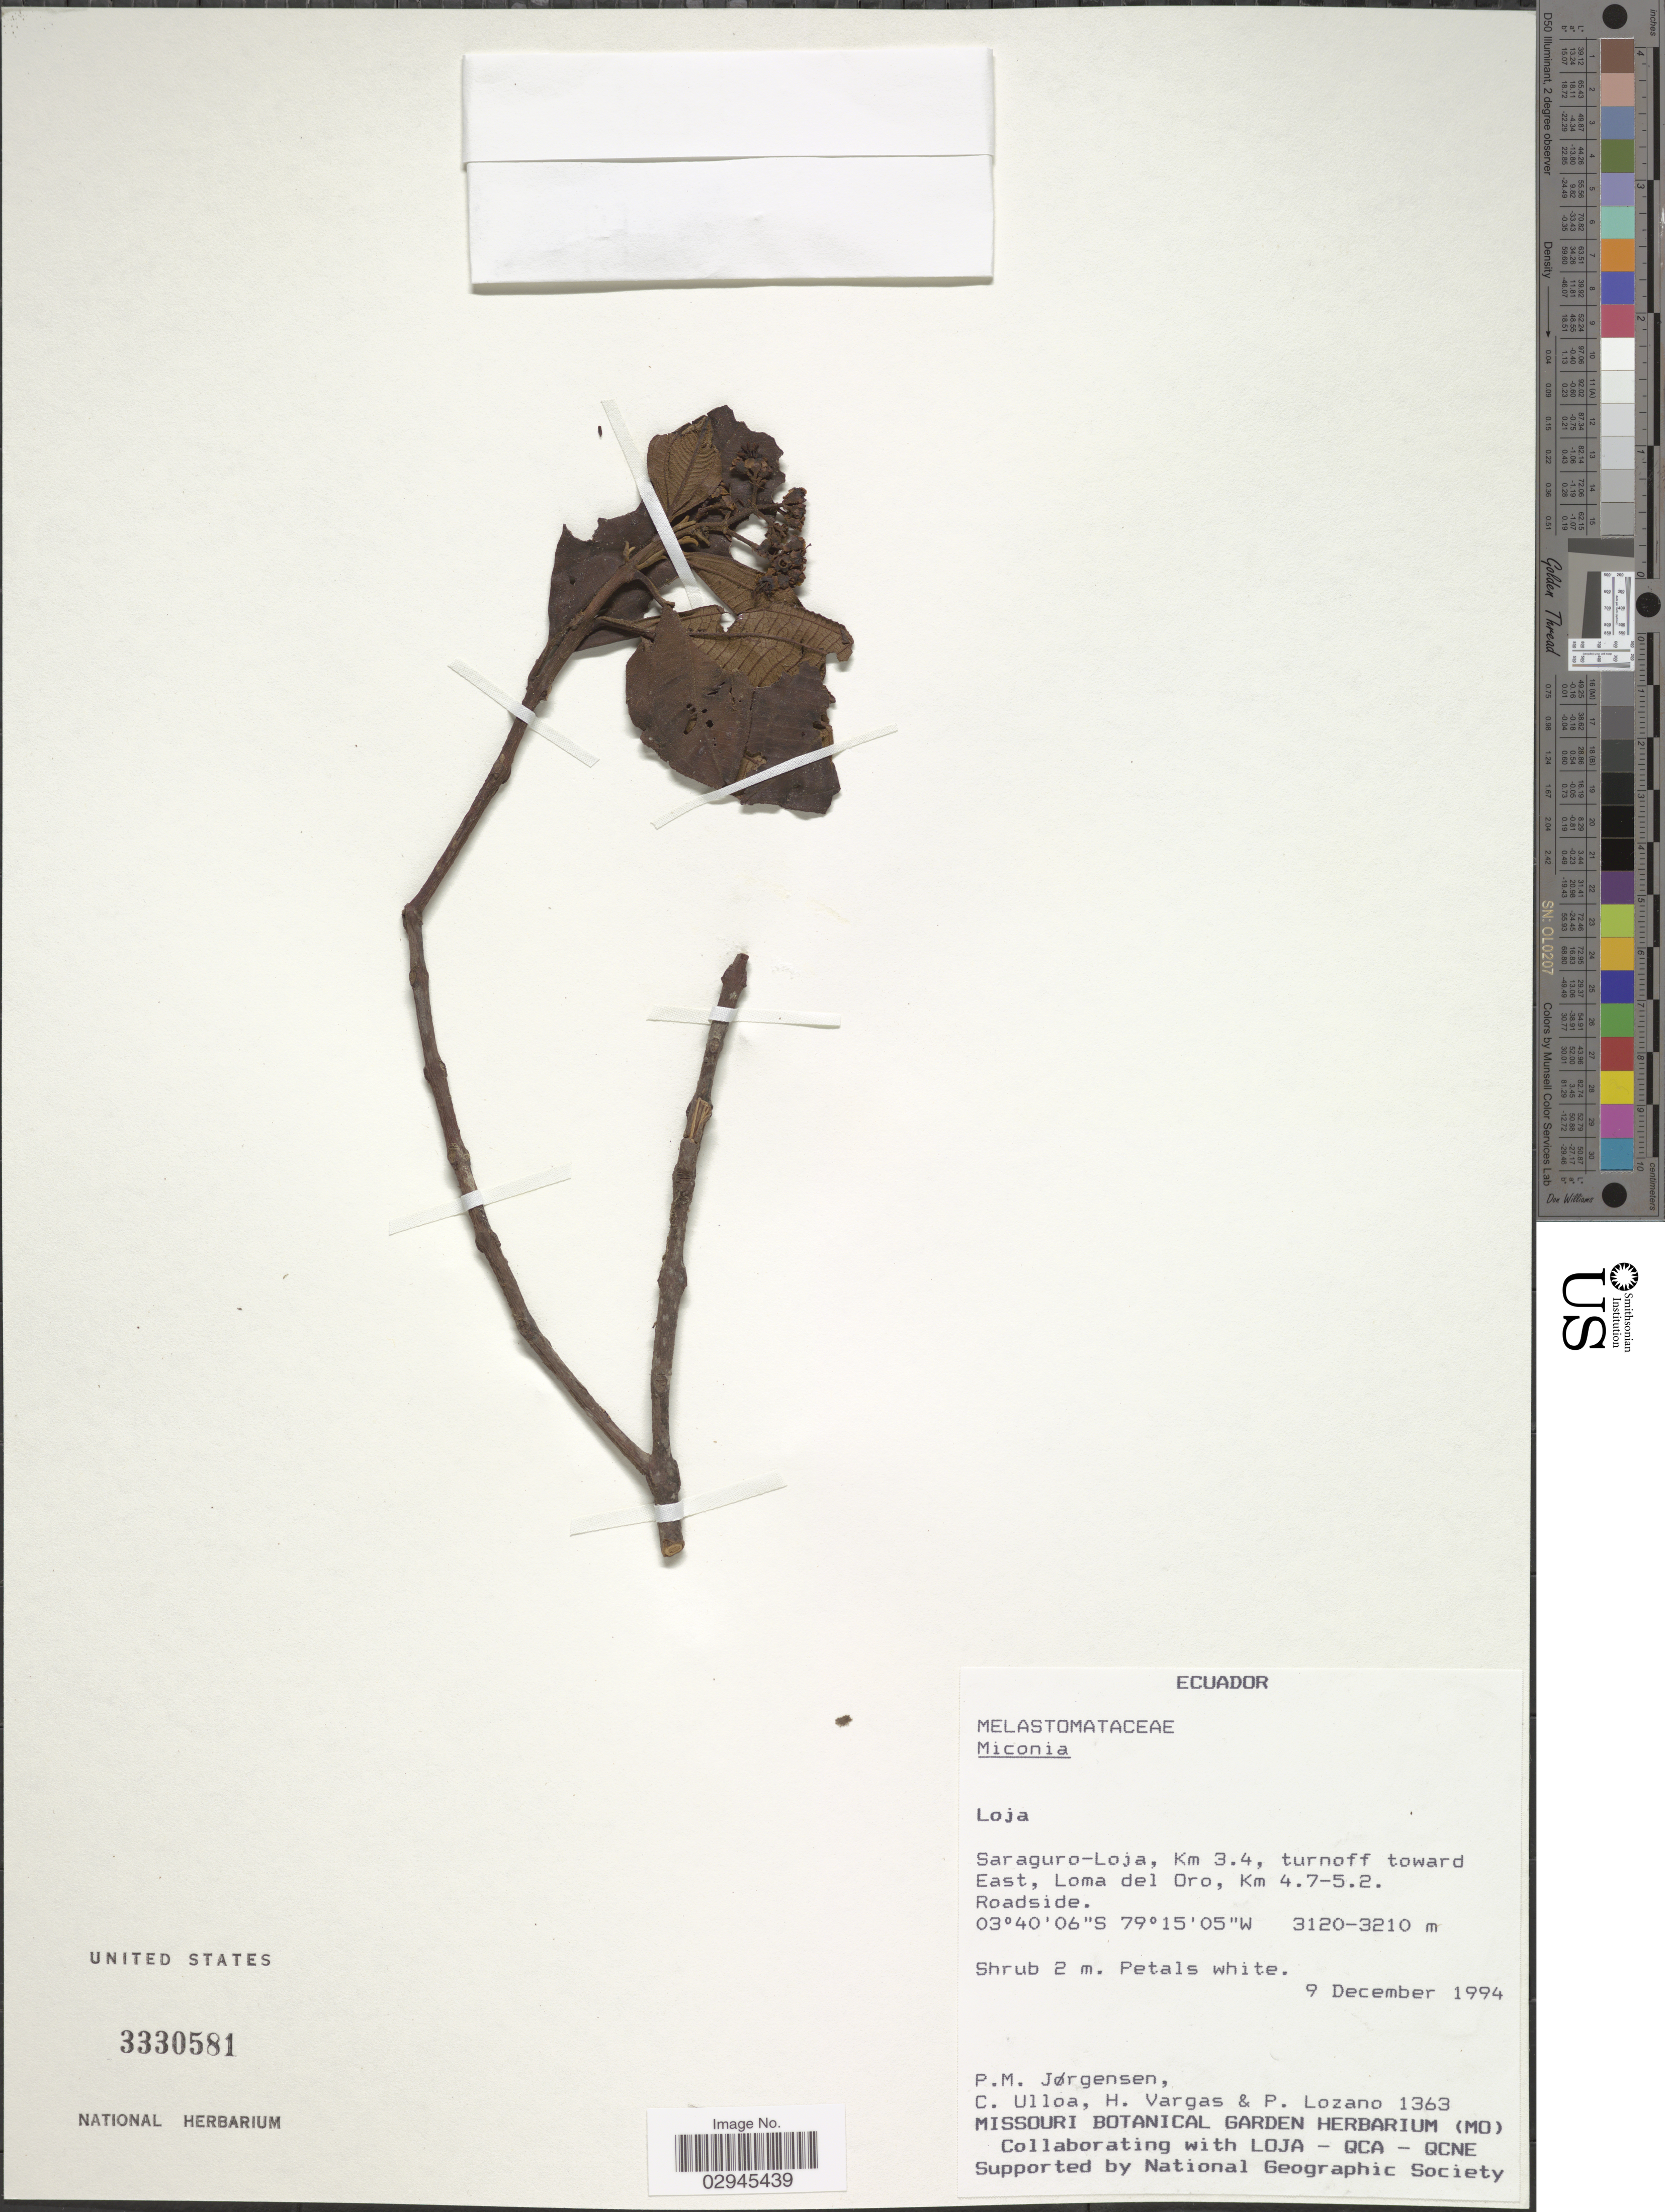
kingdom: Plantae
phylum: Tracheophyta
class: Magnoliopsida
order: Myrtales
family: Melastomataceae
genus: Miconia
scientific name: Miconia sp.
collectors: P. M. Jørgensen, C. Ulloa, H. Vargas & P. Lozano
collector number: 1363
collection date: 1994-12-09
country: Ecuador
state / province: Loja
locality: Saraguro-Loja, Km 3.4, turnoff toward East, Loma del Oro, Km 4.7-5.2. Roadside.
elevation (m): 3120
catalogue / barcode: US 3330581